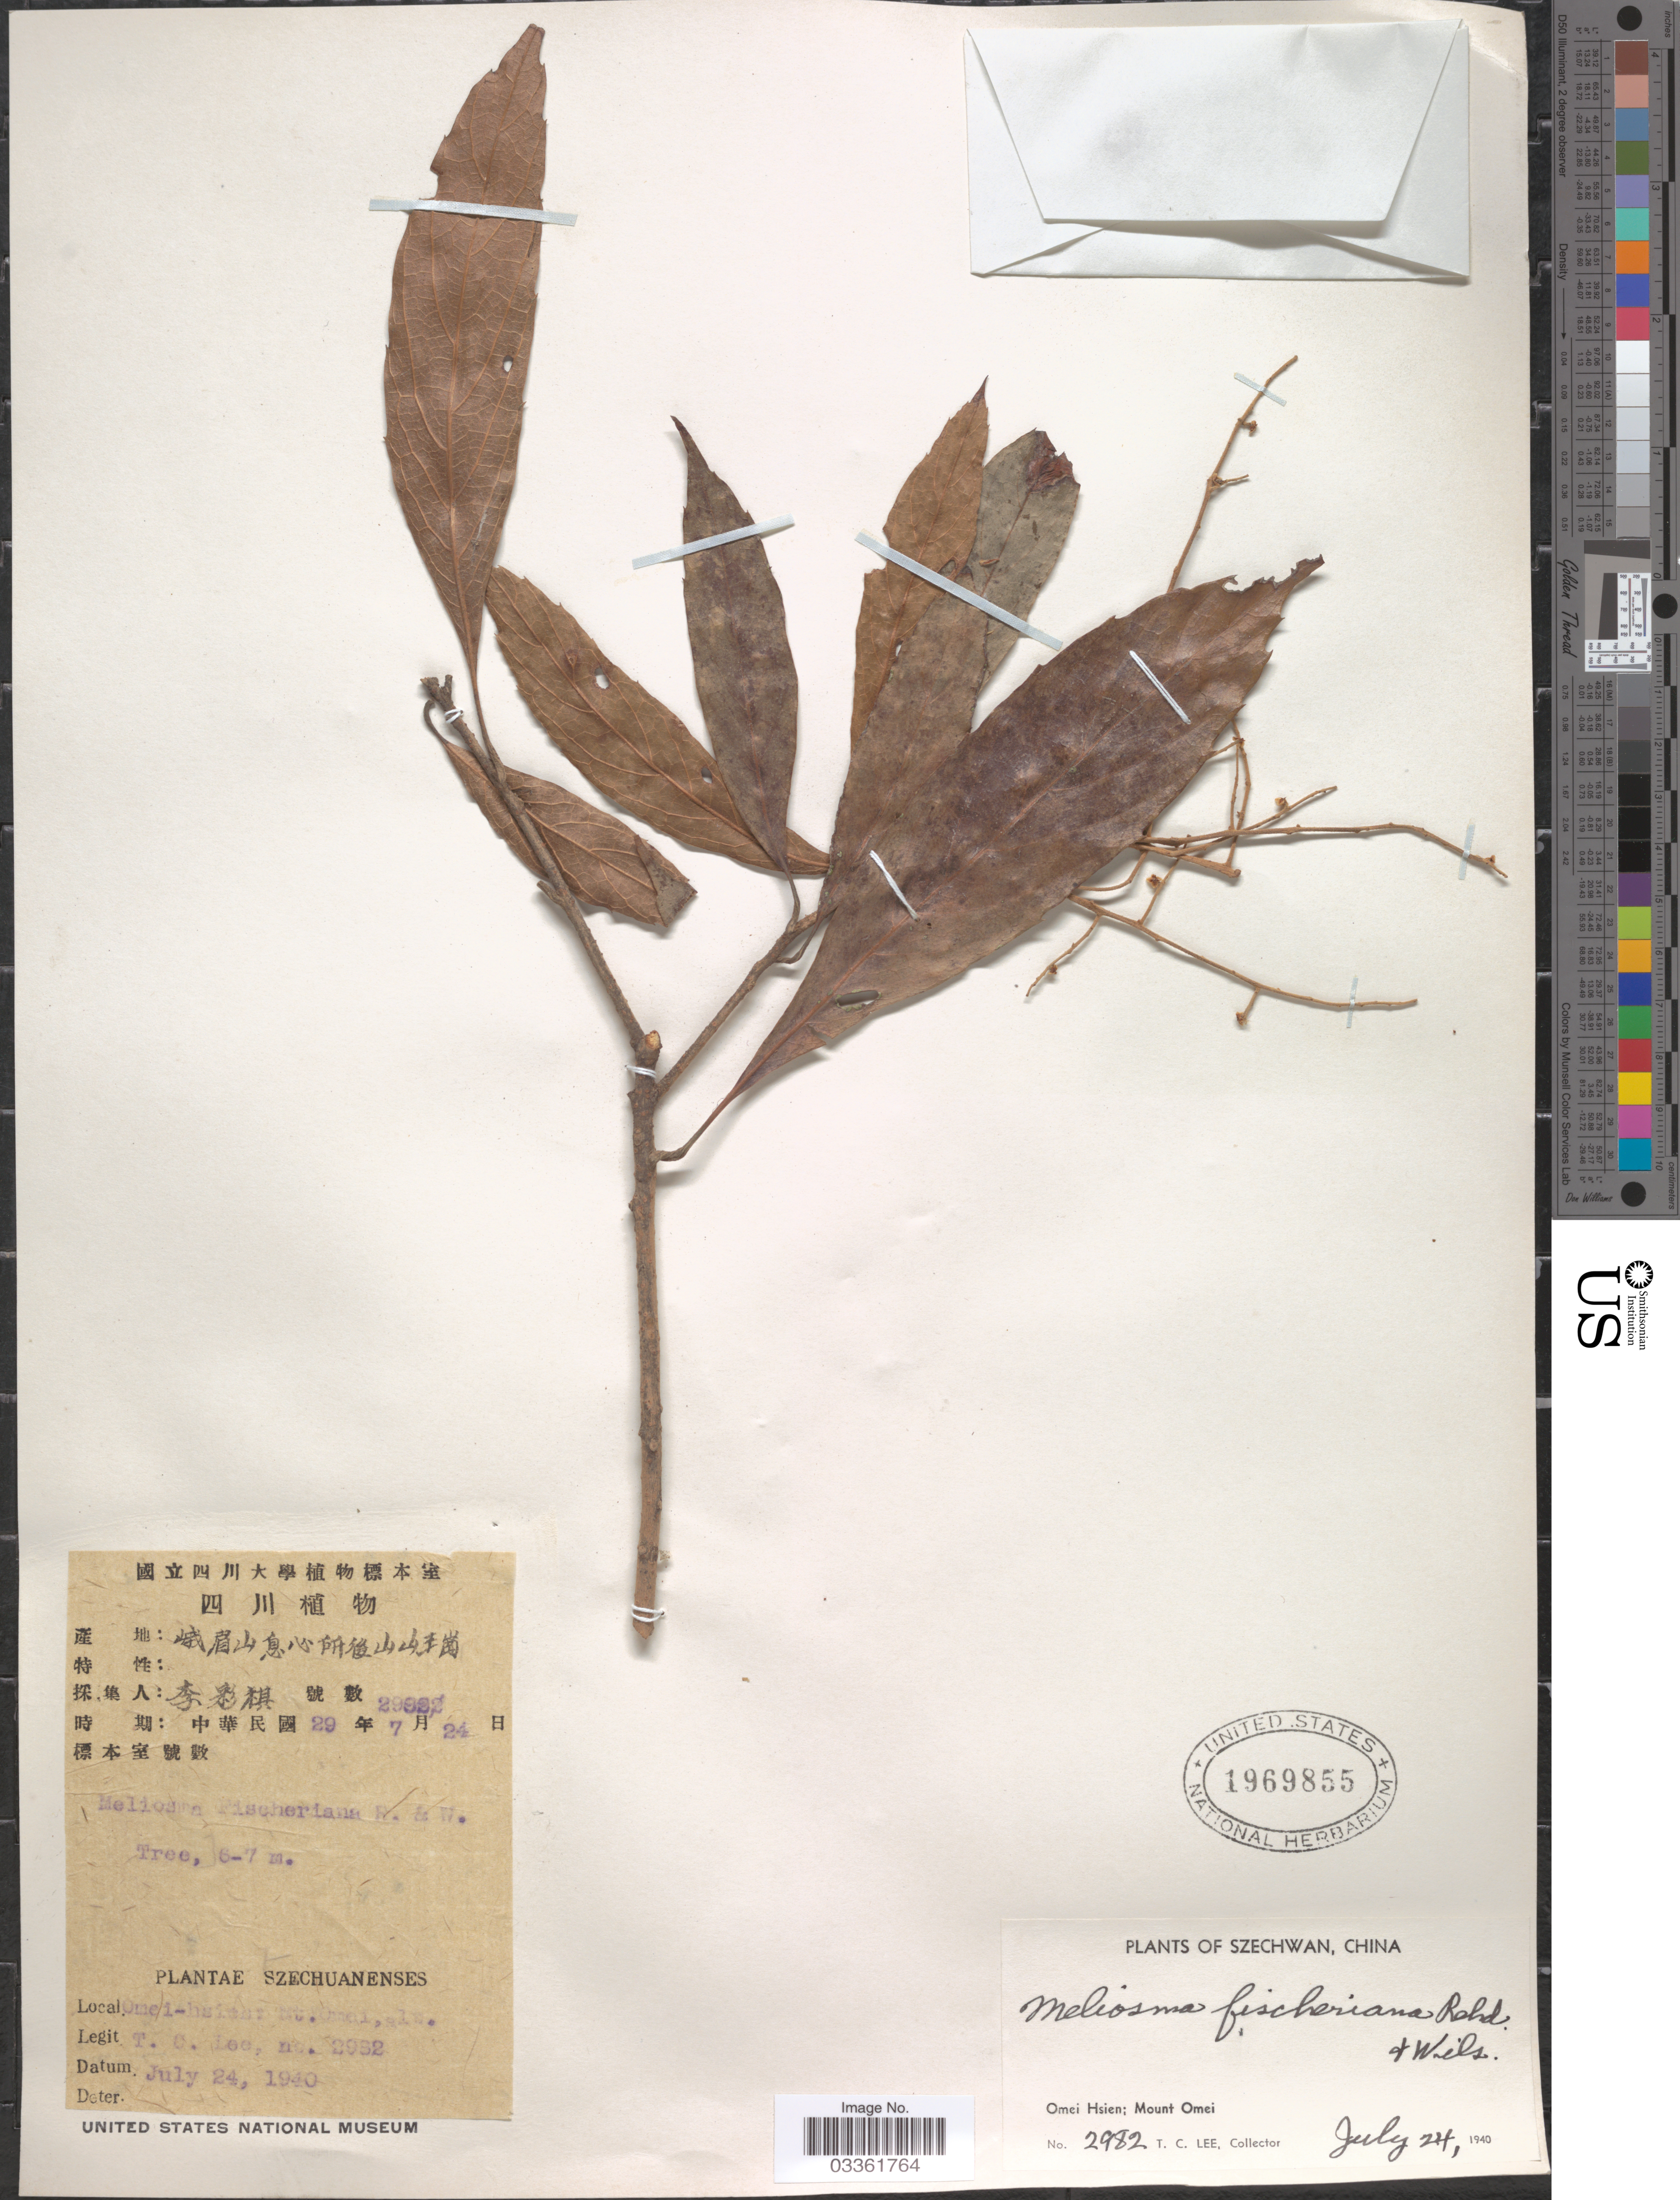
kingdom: Plantae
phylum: Tracheophyta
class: Magnoliopsida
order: Proteales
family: Sabiaceae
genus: Meliosma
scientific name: Meliosma fischeriana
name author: Rehder & E.H. Wilson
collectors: T. Lee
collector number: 2982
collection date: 1940-07-24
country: China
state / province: Sichuan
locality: Szechwan. Omei Hsien; Mount Omei.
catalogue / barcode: US 1969855